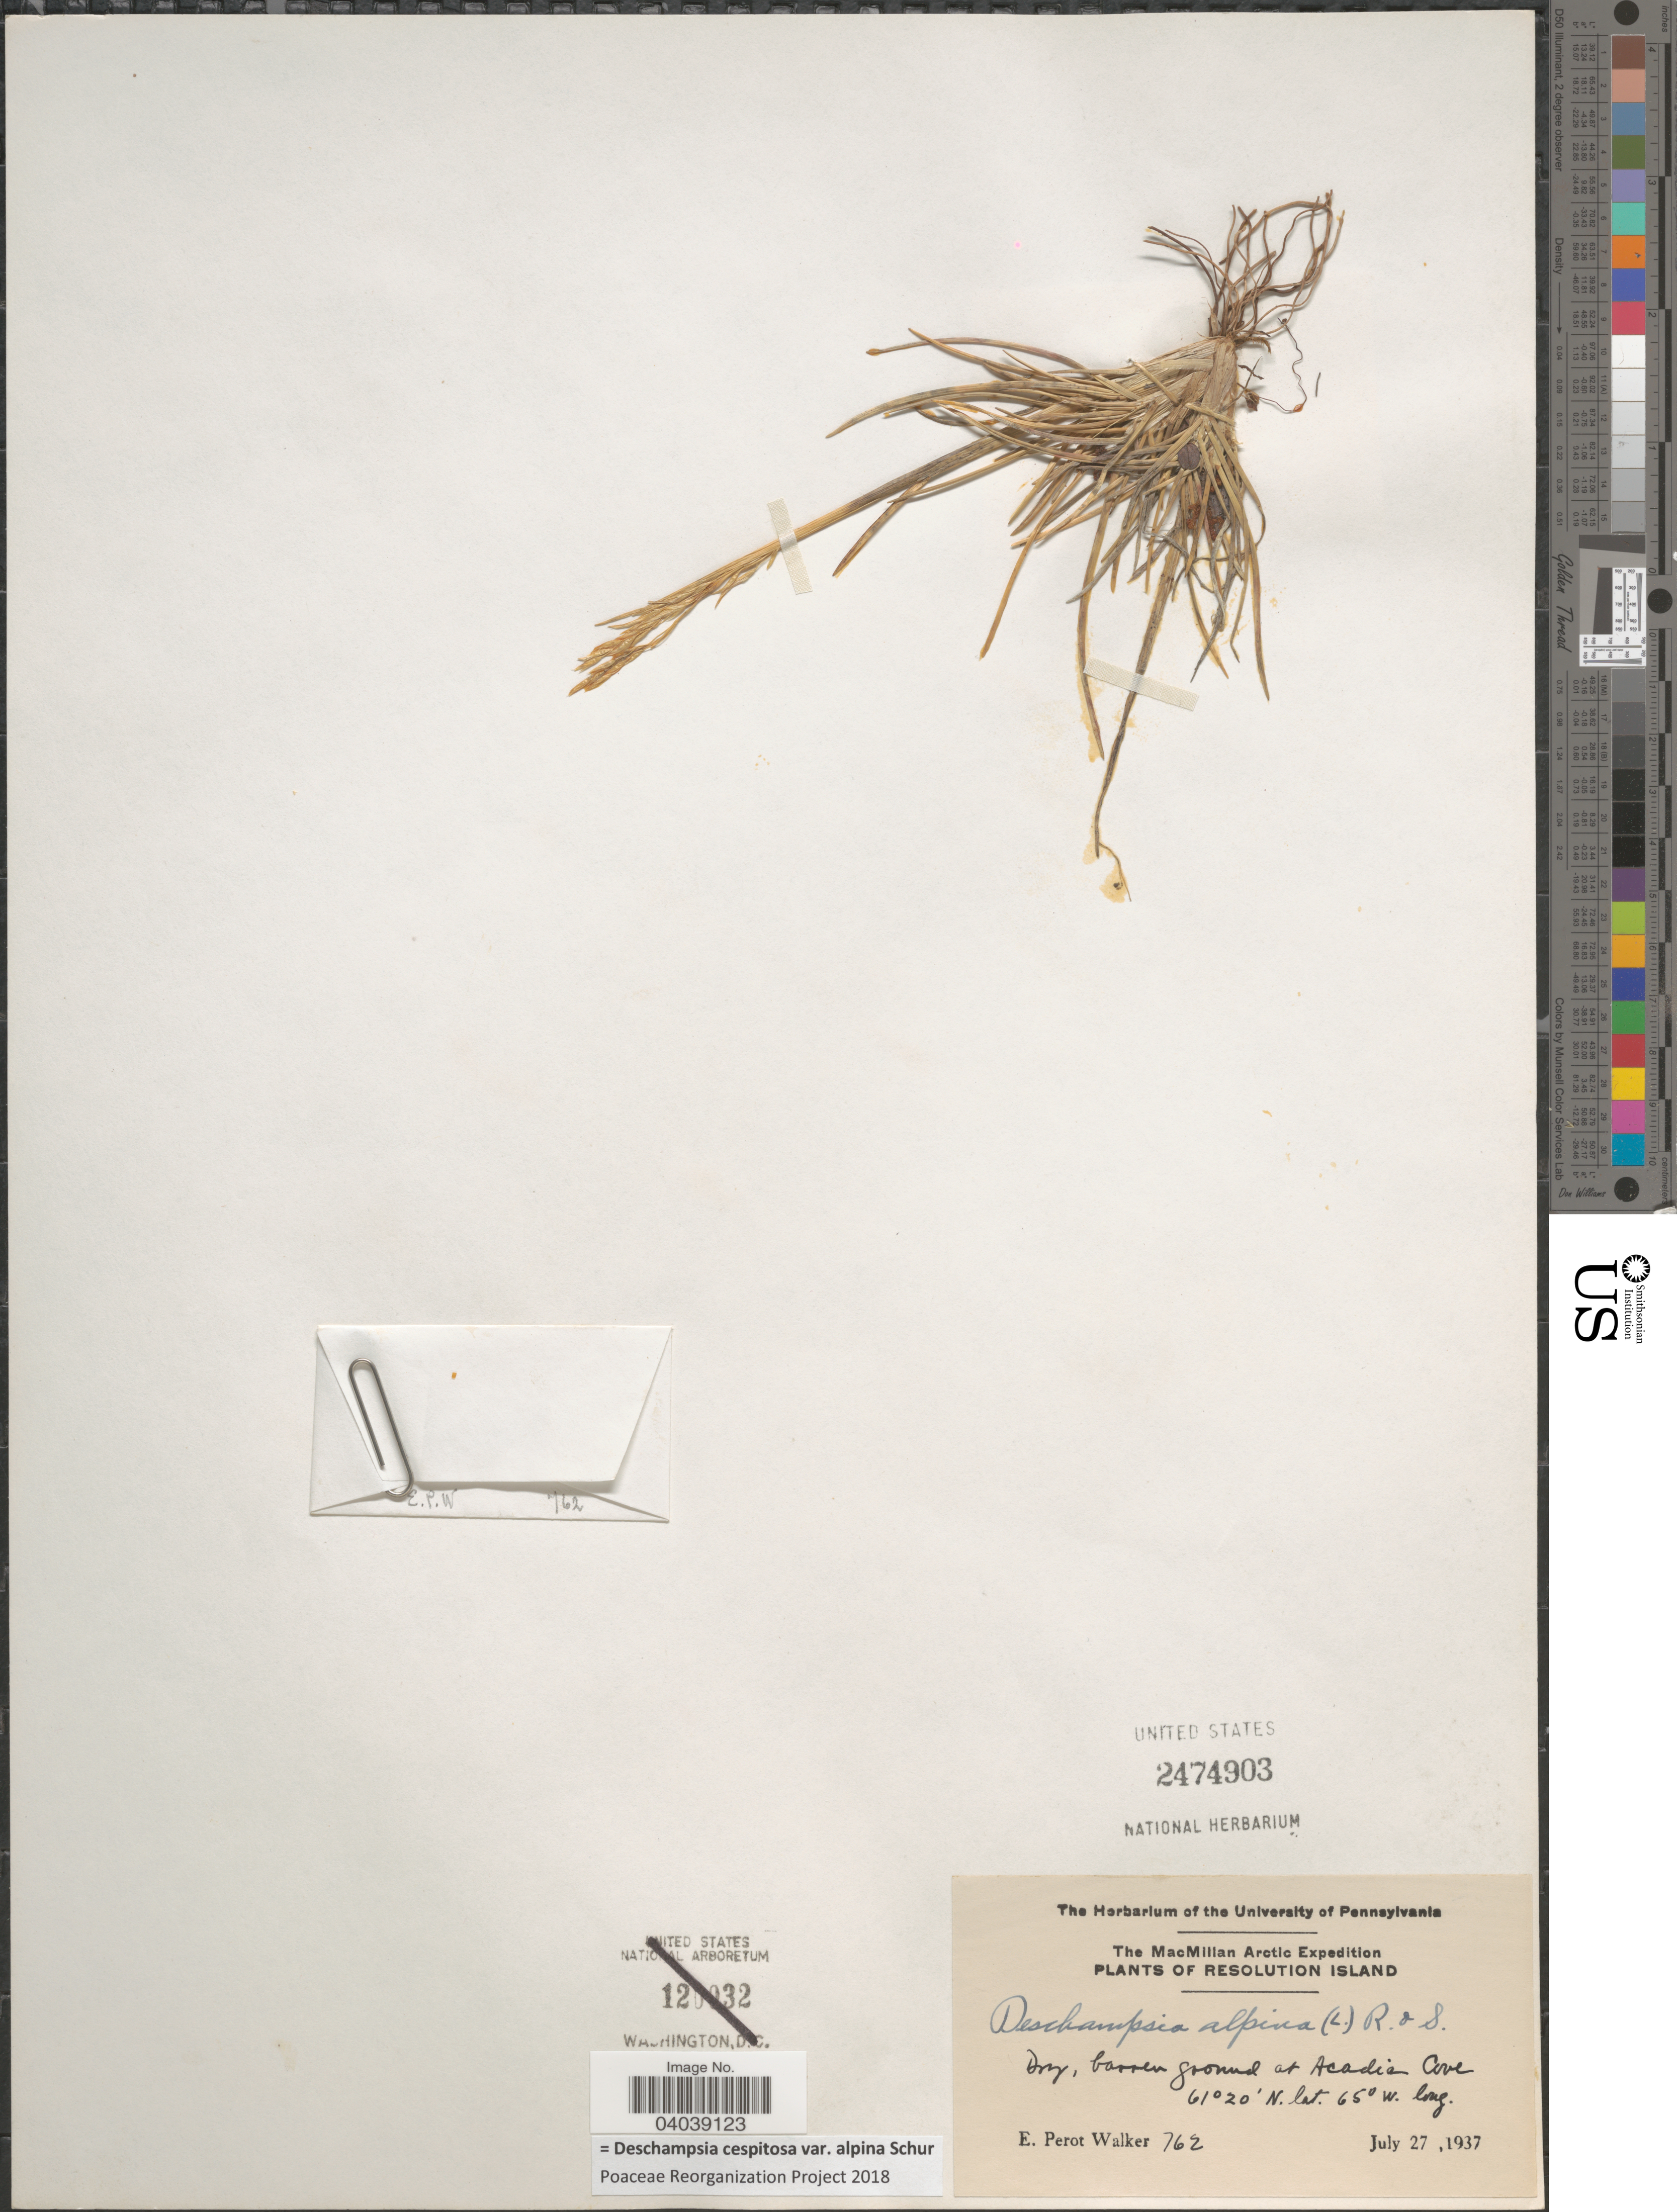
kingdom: Plantae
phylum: Tracheophyta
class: Liliopsida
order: Poales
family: Poaceae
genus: Deschampsia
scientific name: Deschampsia cespitosa var. alpina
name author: Vasey ex W.J. Beal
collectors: E. Walker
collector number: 762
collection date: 1937-07-27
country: Canada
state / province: Nunavut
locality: Resolution Island. At Acadia Cove.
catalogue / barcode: US 2474903